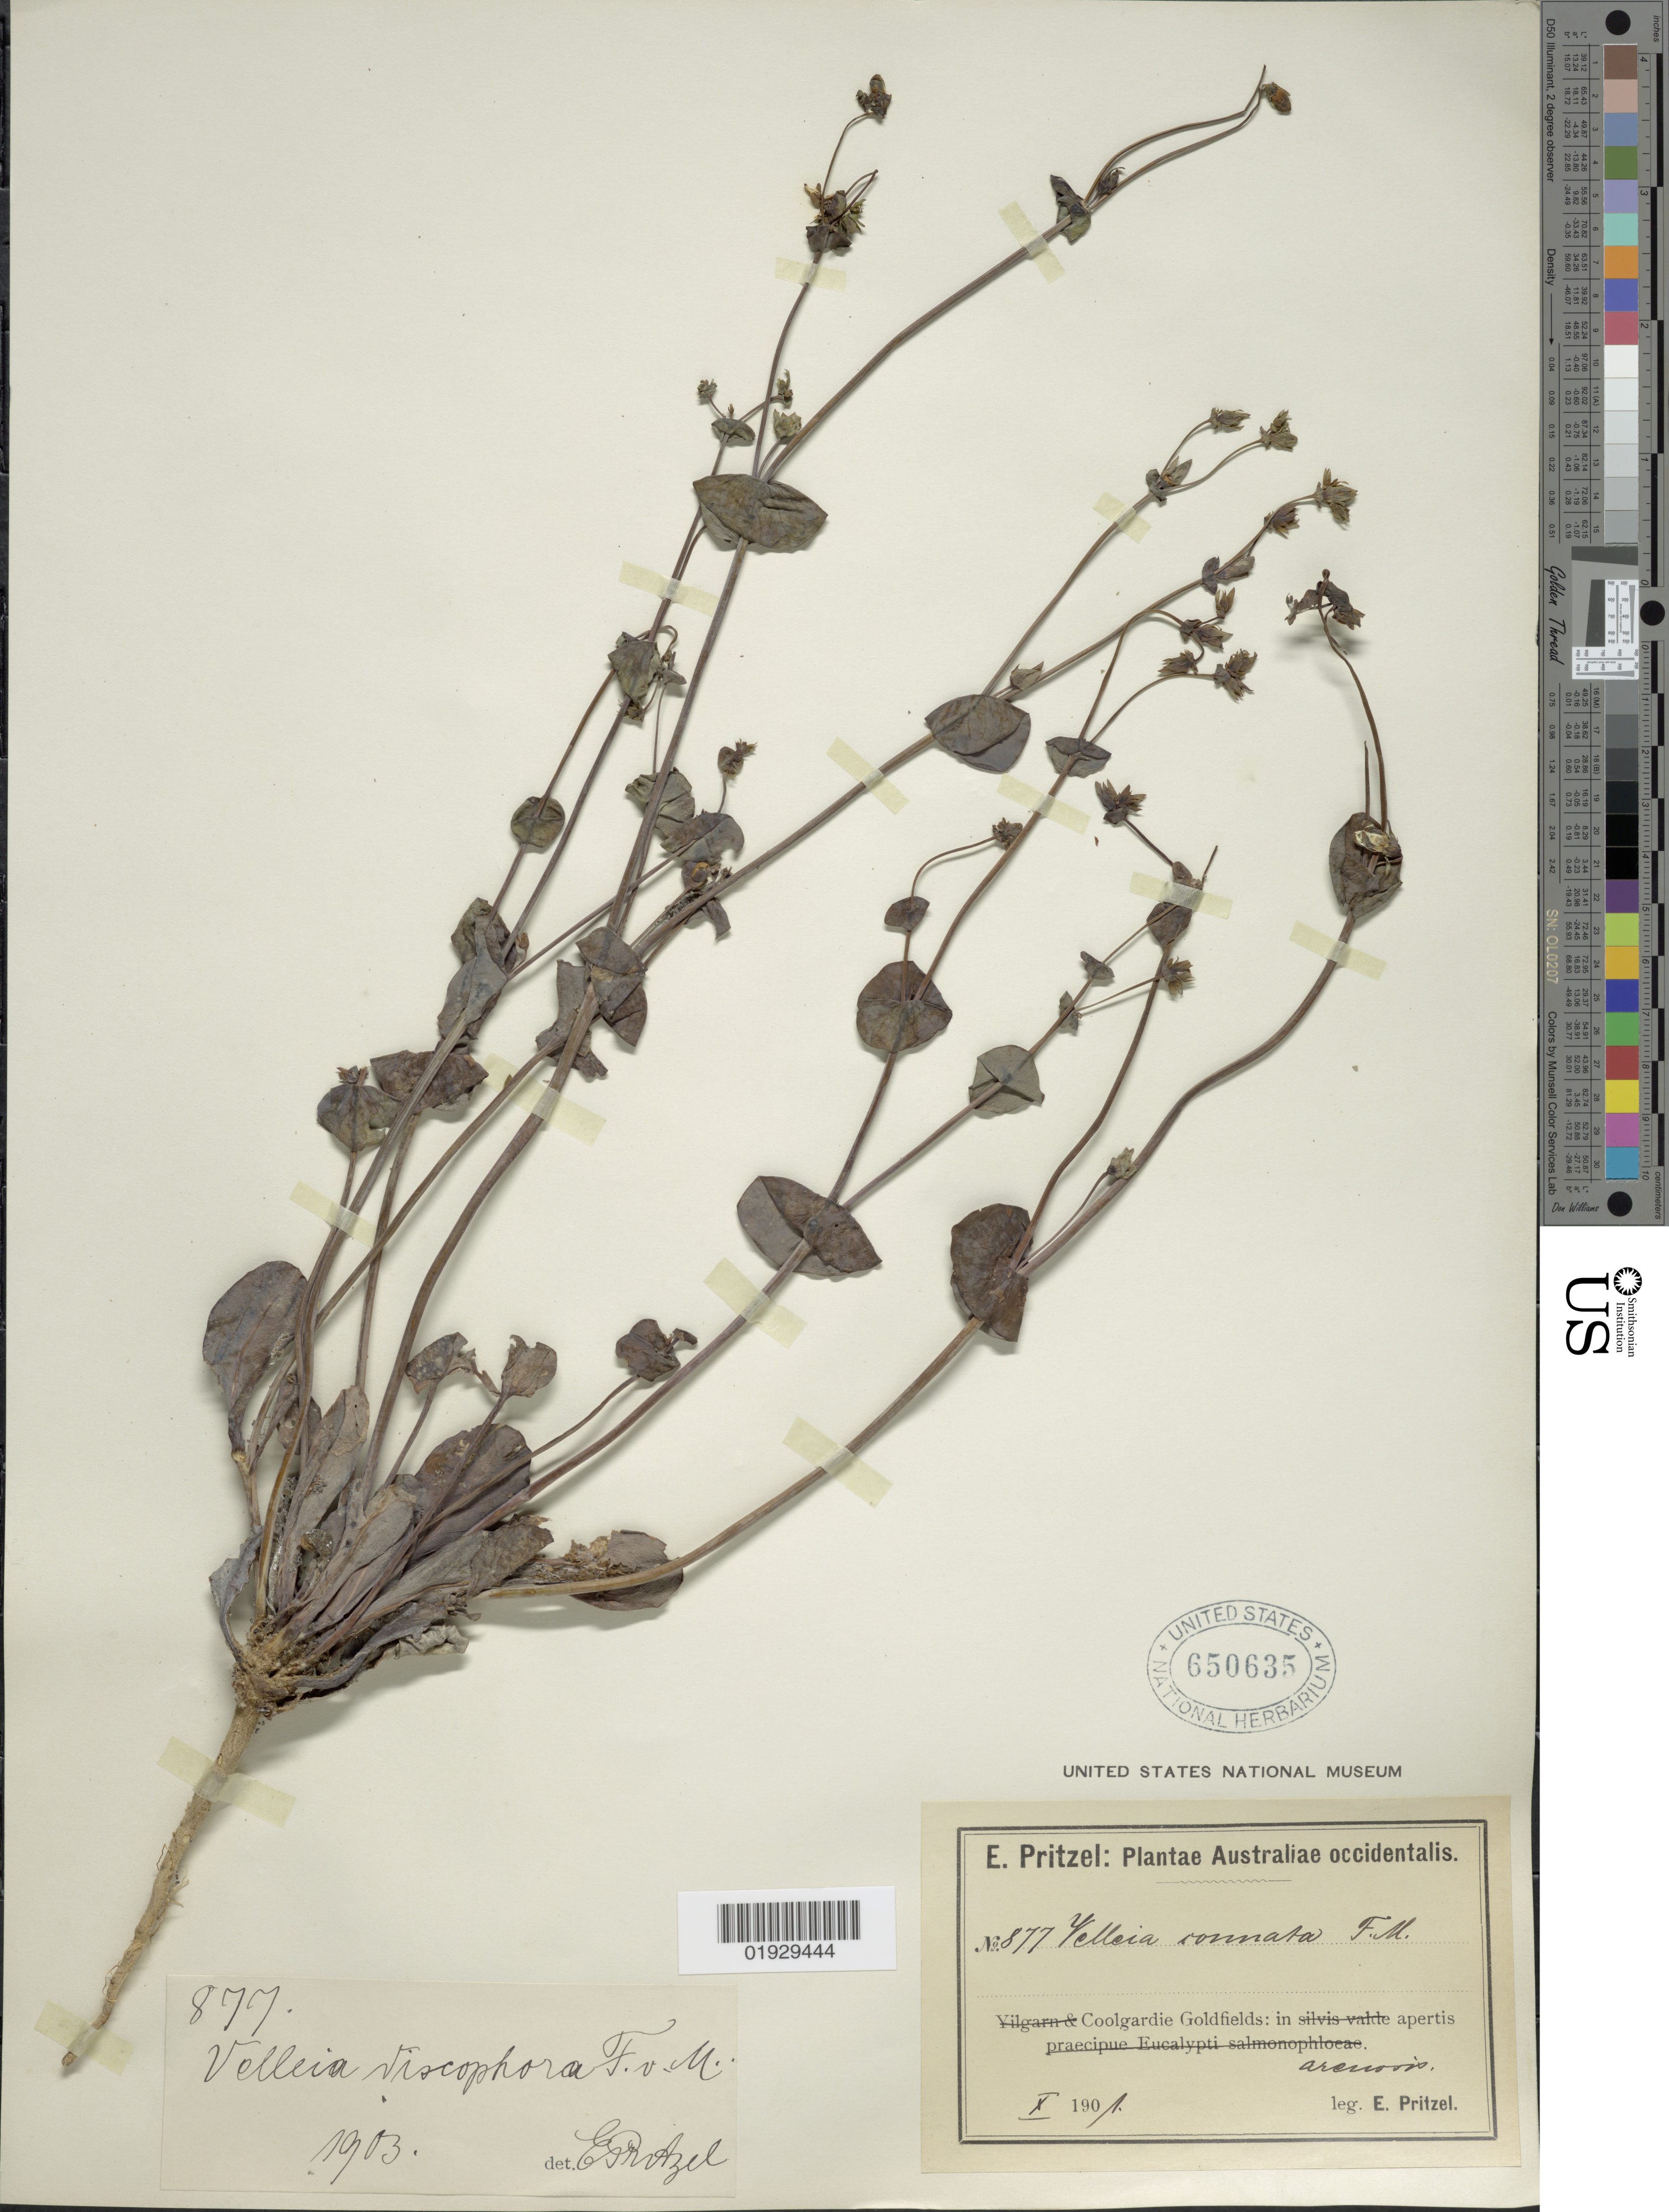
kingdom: Plantae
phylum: Tracheophyta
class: Magnoliopsida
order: Asterales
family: Goodeniaceae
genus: Velleia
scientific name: Velleia connata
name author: F. Muell.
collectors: E. G. Pritzel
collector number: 877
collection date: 1901-10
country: Australia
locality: Australiae occidentalis, Coolgardie Goldfields: in apertis arenosis.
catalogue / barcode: US 650635